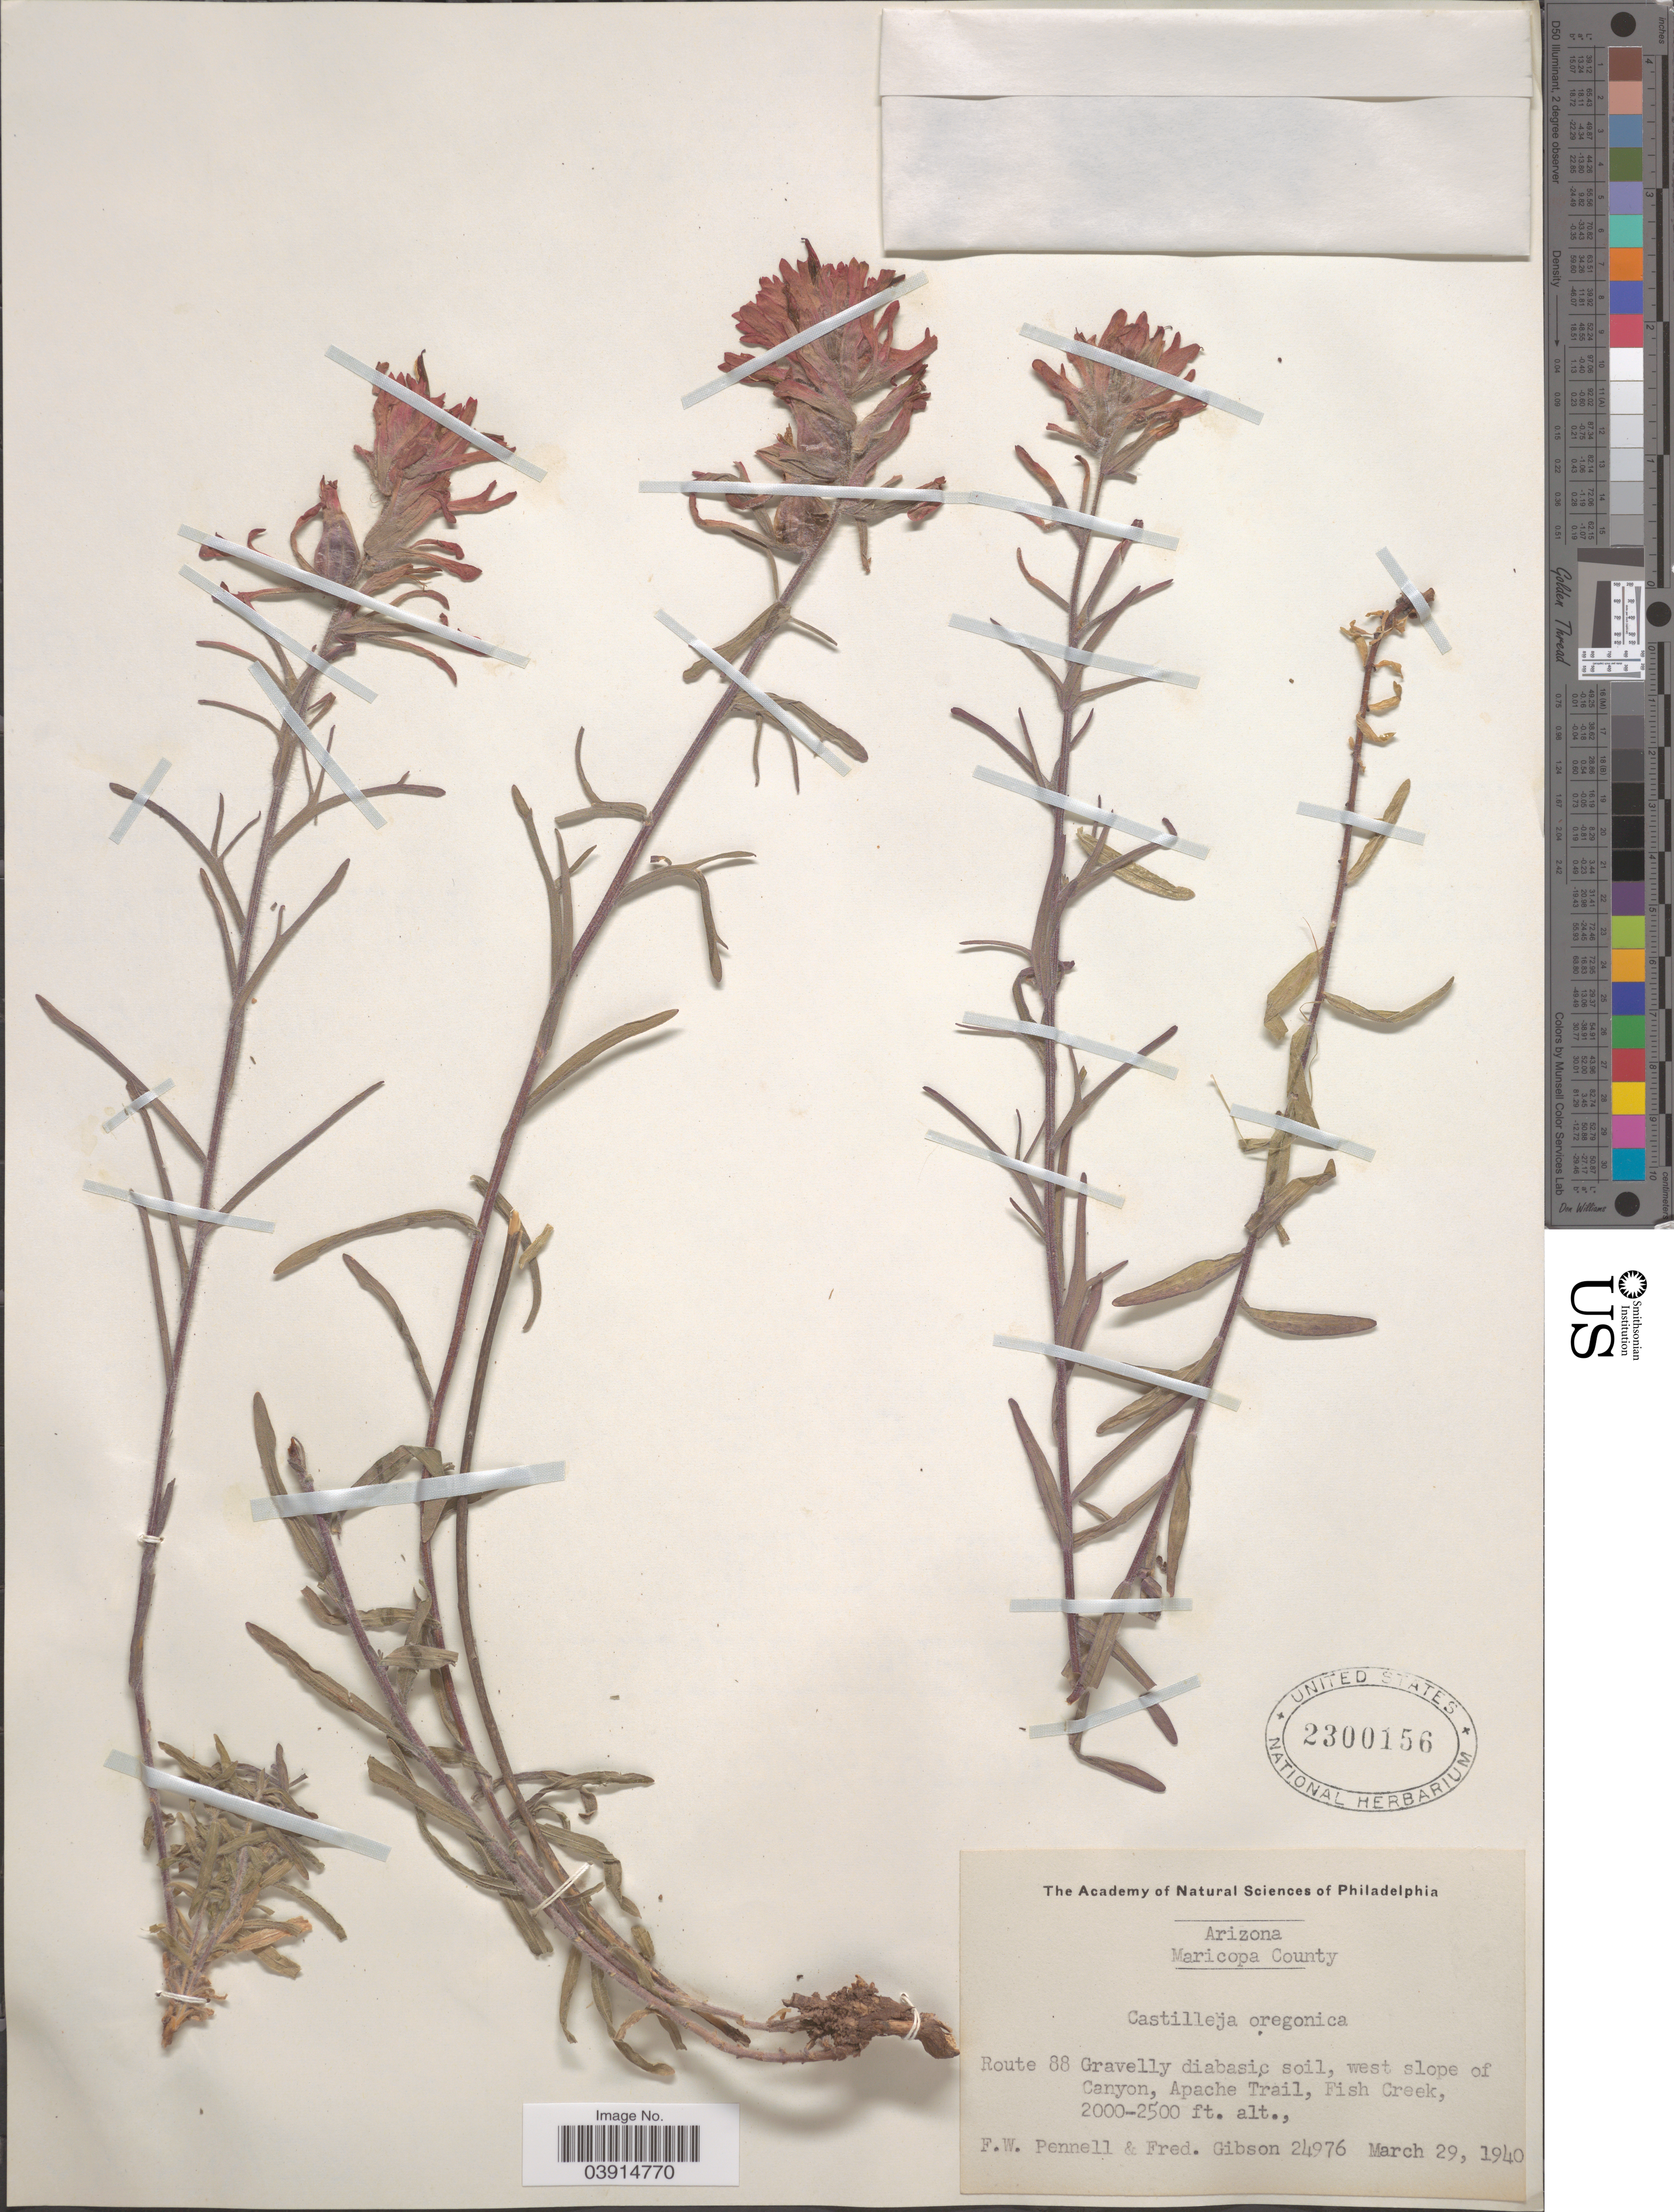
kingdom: Plantae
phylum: Tracheophyta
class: Magnoliopsida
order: Lamiales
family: Orobanchaceae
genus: Castilleja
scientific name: Castilleja sp.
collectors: F. W. Pennell & F. Gibson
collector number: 24976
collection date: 1940-03-29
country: United States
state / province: Arizona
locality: Maricopa County. Route 88, west slope of Canyon, Apache Trail, Fish Creek.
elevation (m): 610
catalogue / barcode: US 2300156